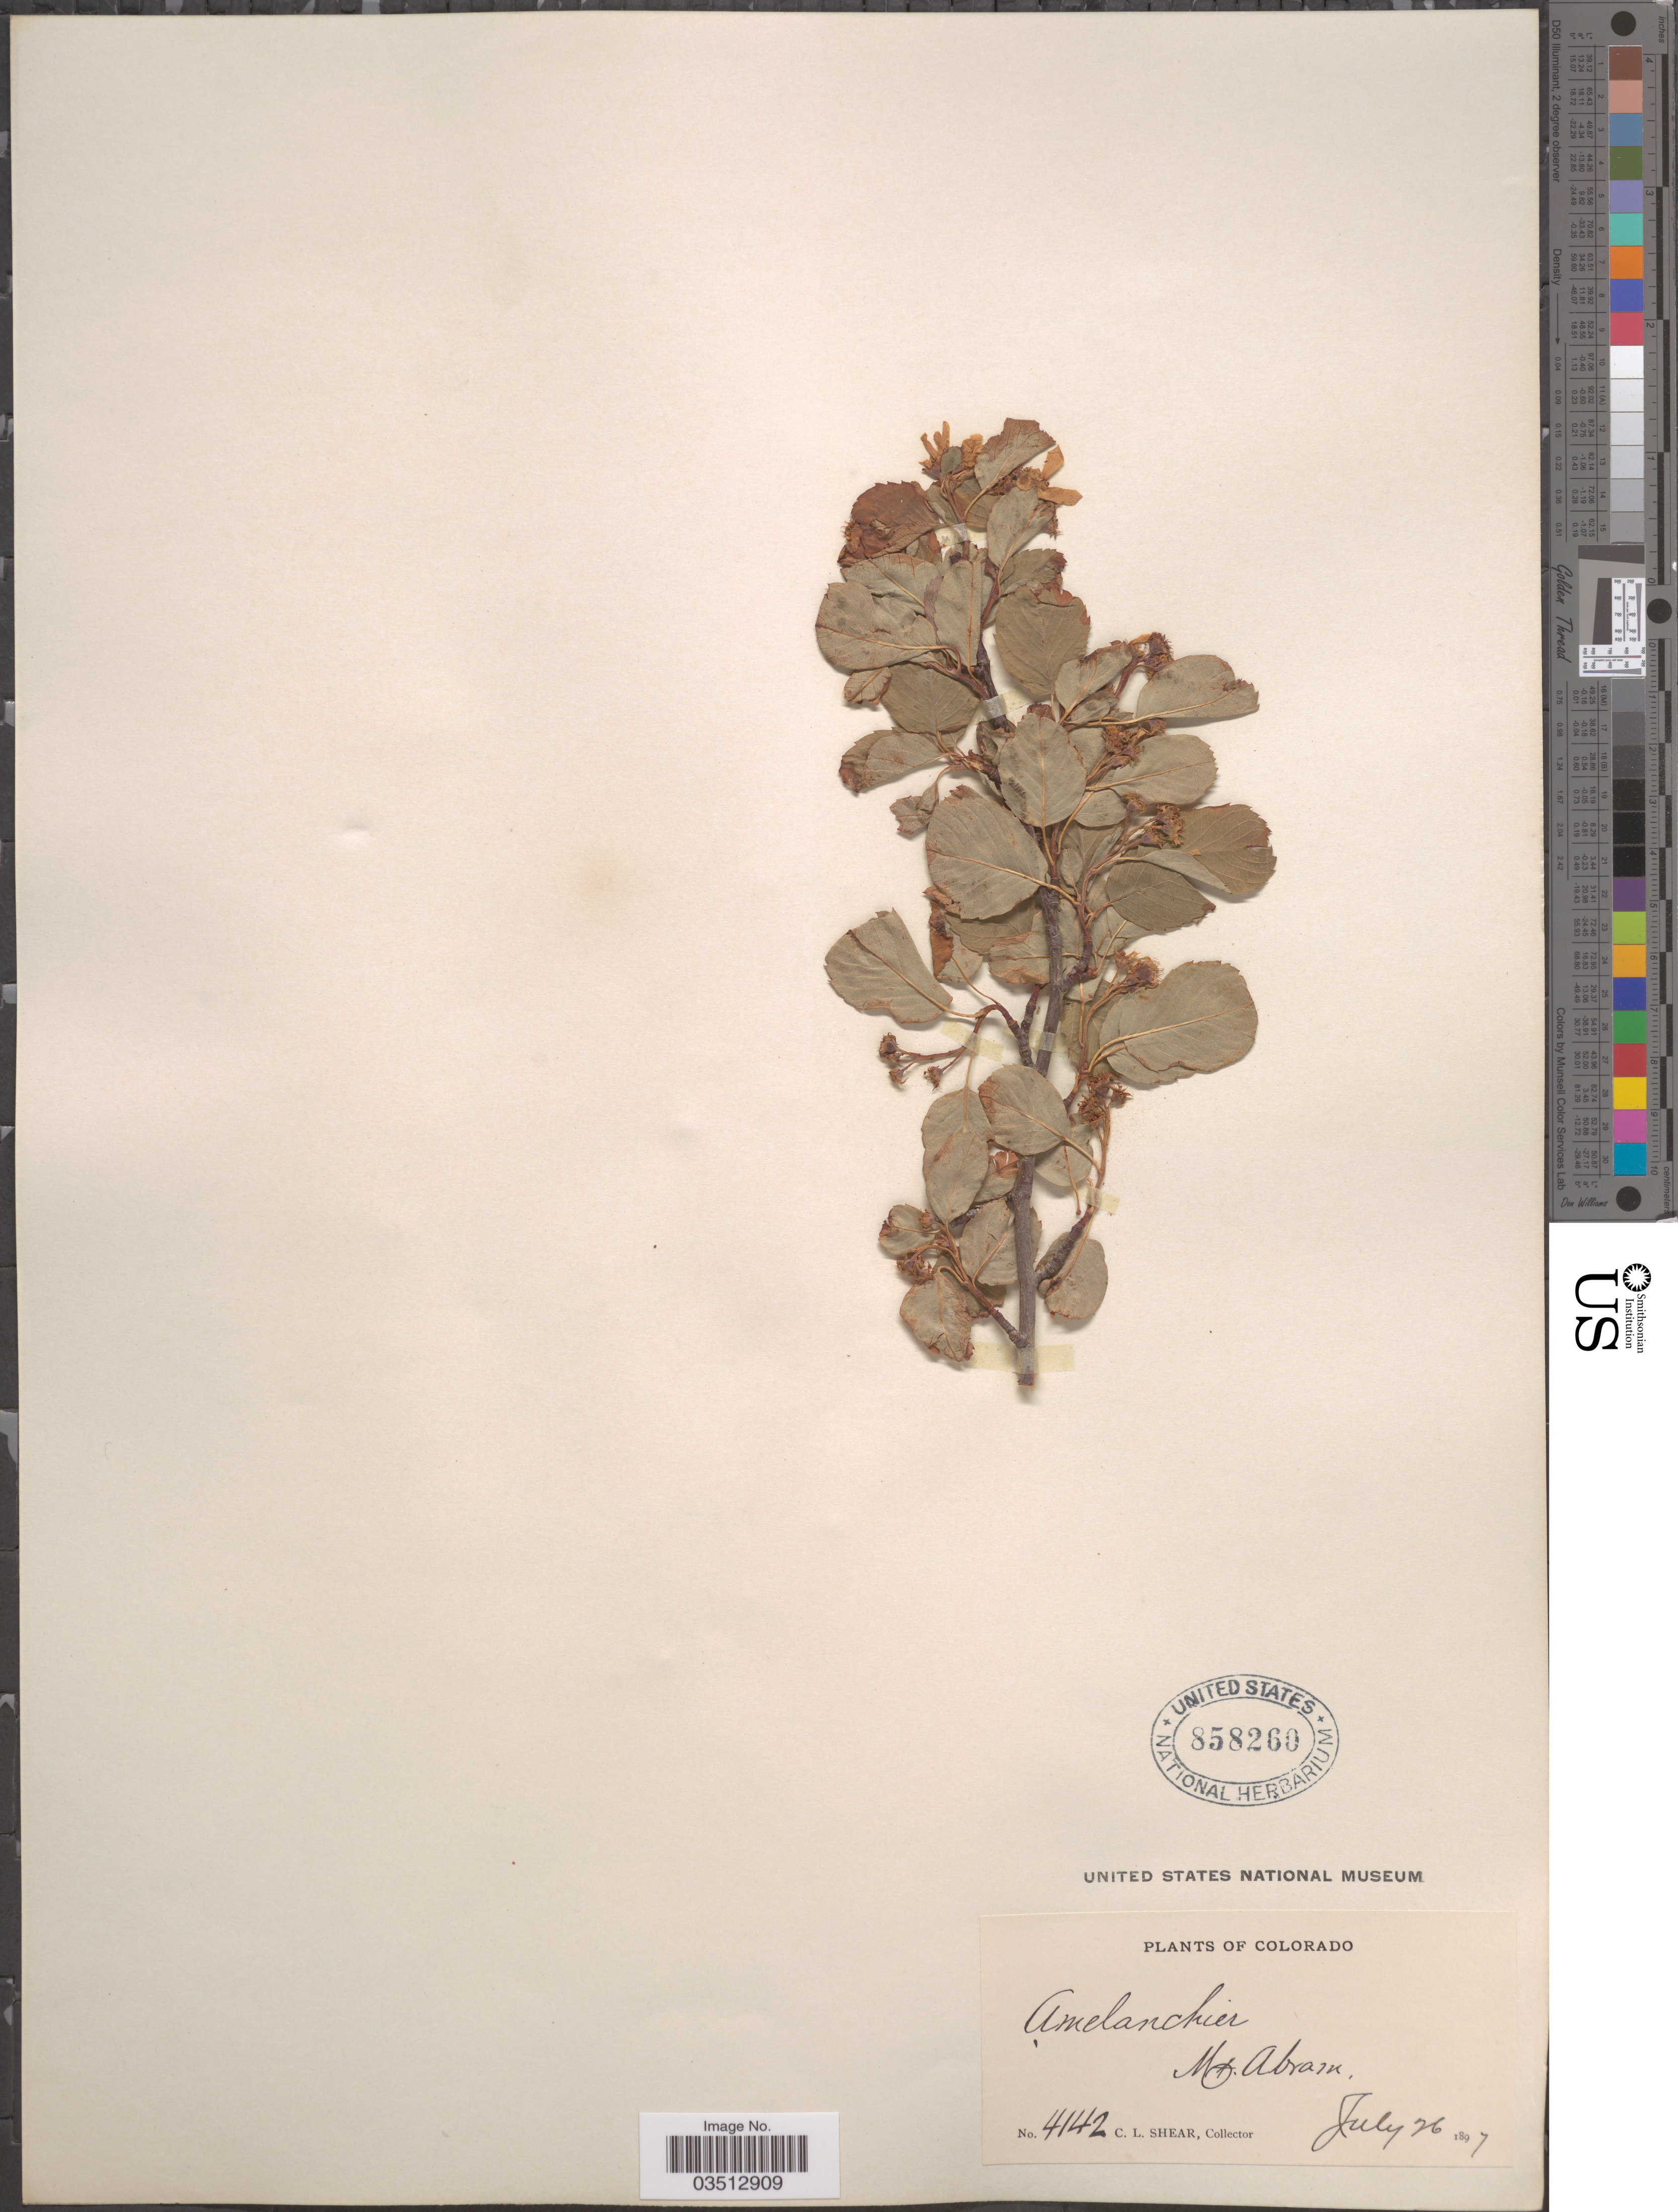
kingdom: Plantae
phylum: Tracheophyta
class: Magnoliopsida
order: Rosales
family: Rosaceae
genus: Amelanchier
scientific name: Amelanchier sp.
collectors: C. L. Shear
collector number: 4142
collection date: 1897-07-26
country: United States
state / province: Colorado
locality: Mt. Abram.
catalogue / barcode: US 858260